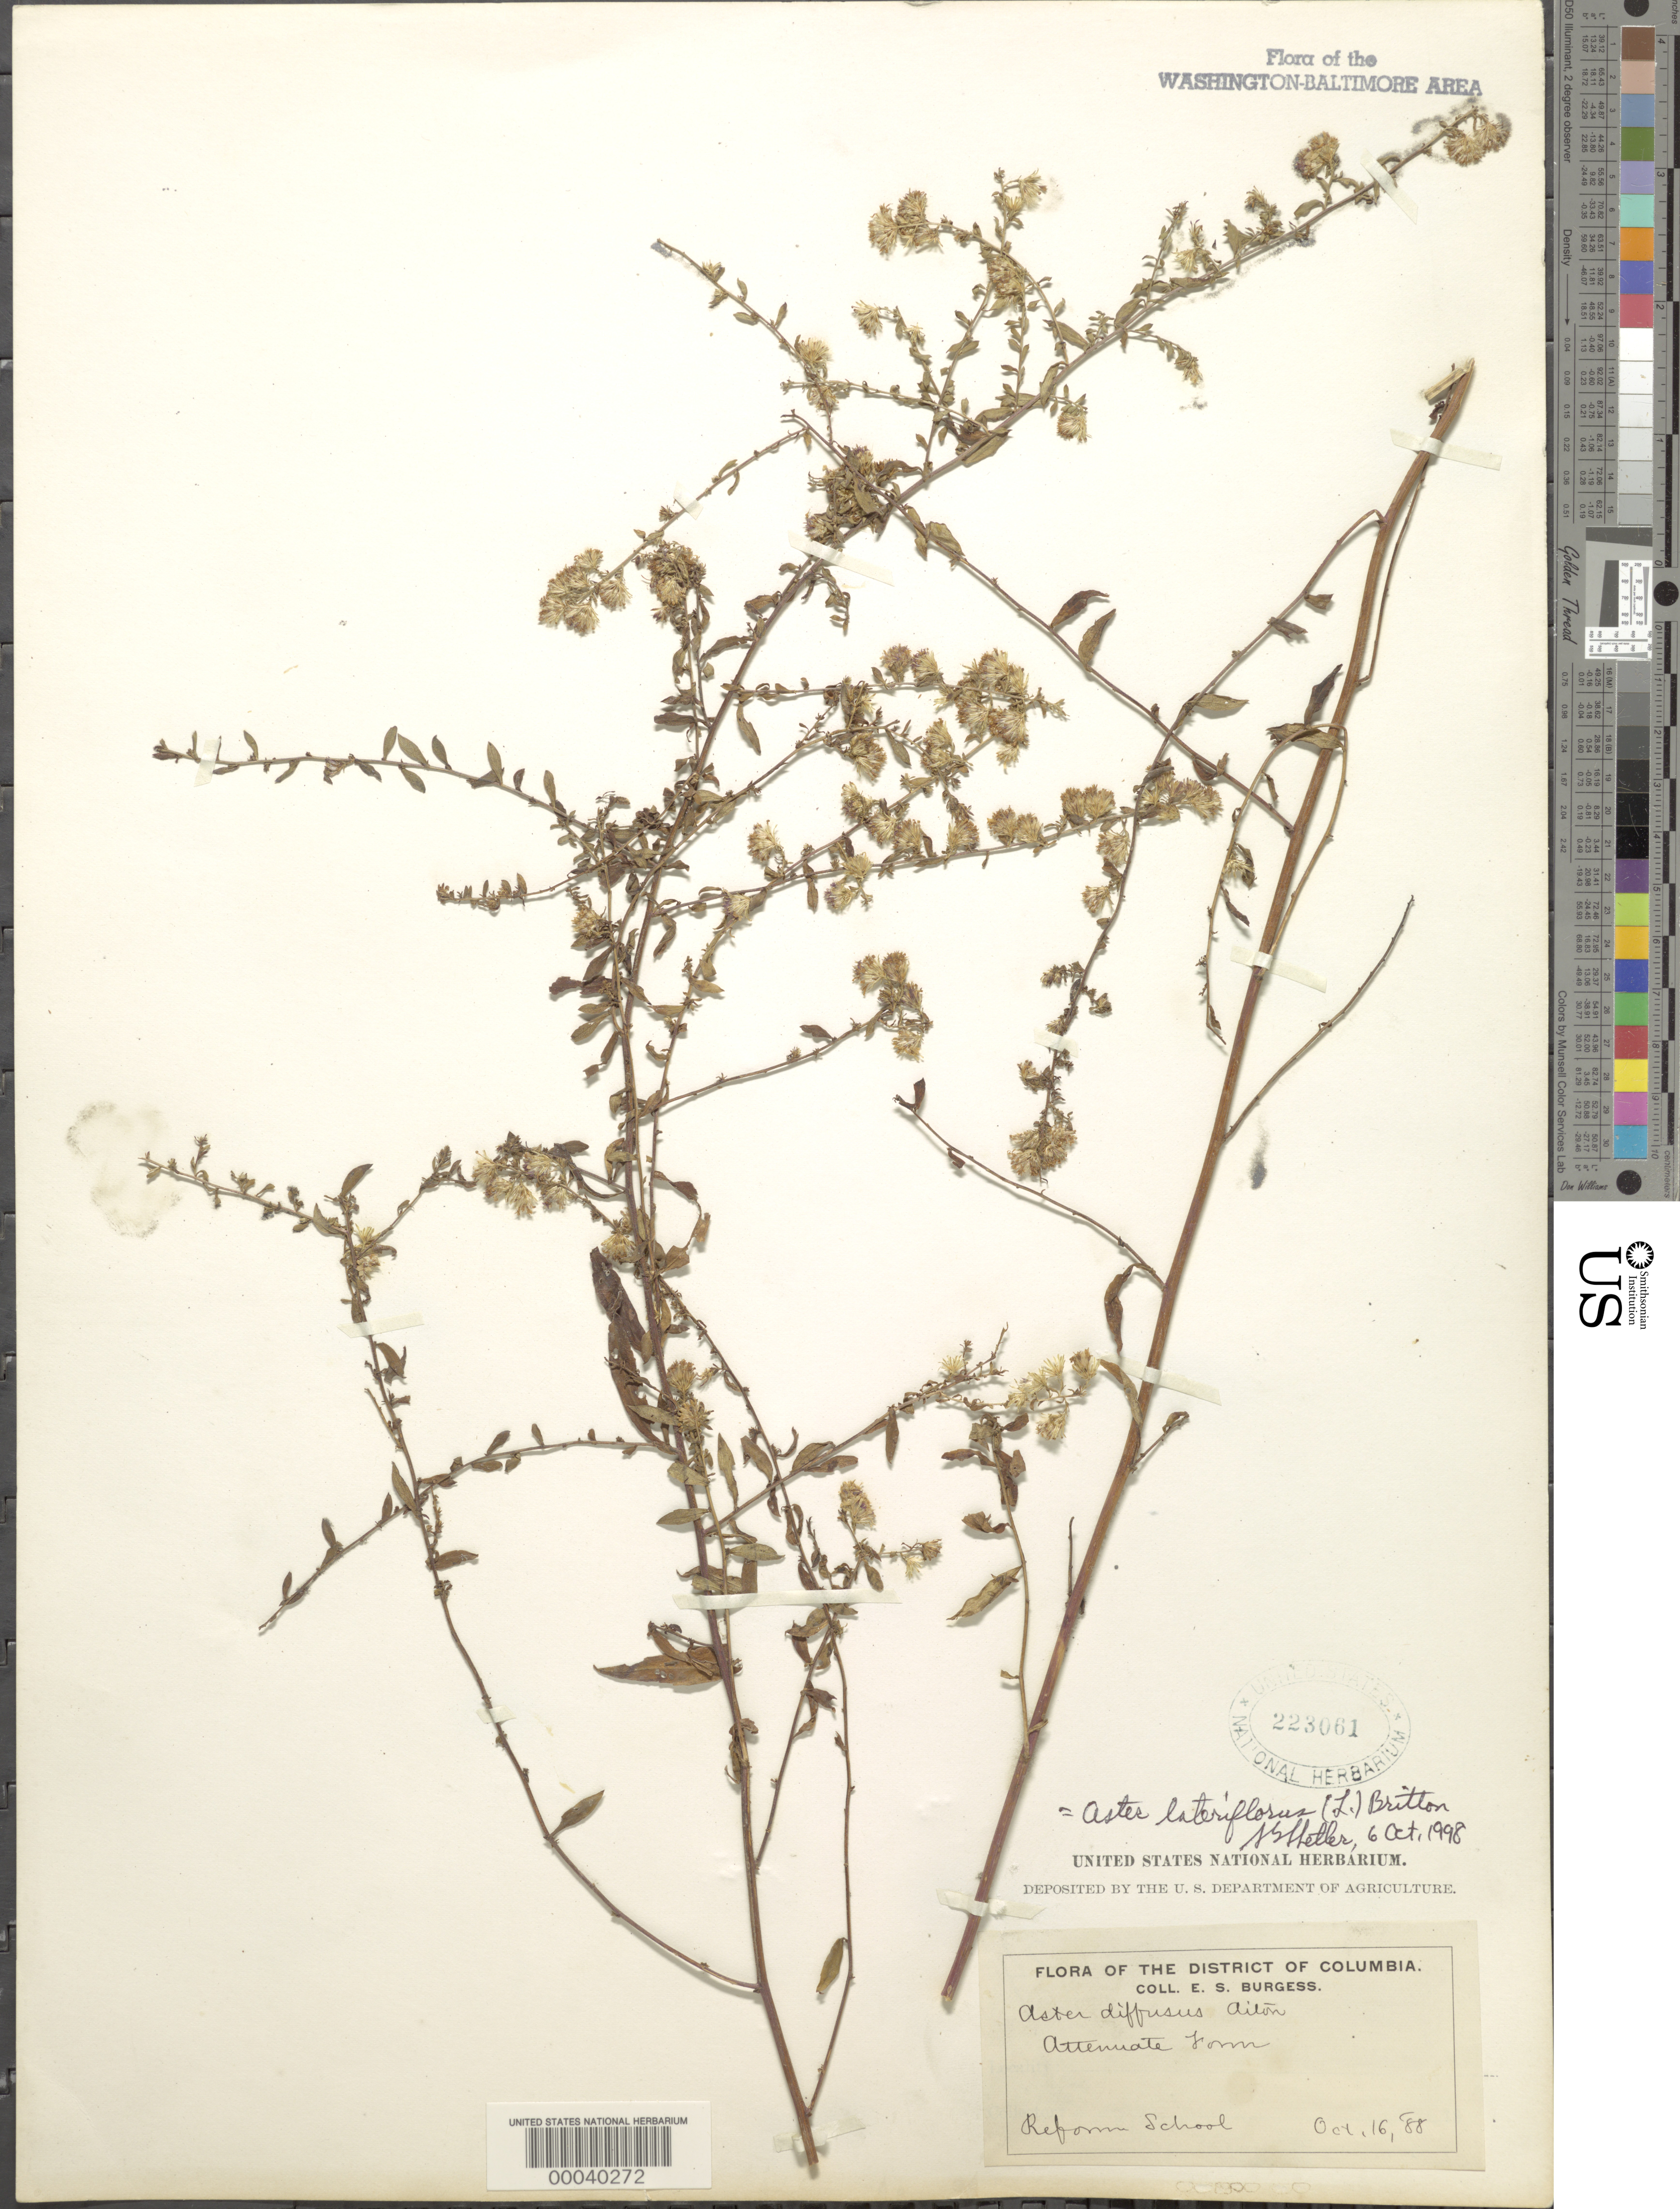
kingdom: Plantae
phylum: Tracheophyta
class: Magnoliopsida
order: Asterales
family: Asteraceae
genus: Symphyotrichum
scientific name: Symphyotrichum lateriflorum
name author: (L.) Á. Löve & D. Löve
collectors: E. Burgess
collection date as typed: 16 Oct 1888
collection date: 1888-10-16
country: United States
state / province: District of Columbia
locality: Reform School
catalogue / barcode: US 223061